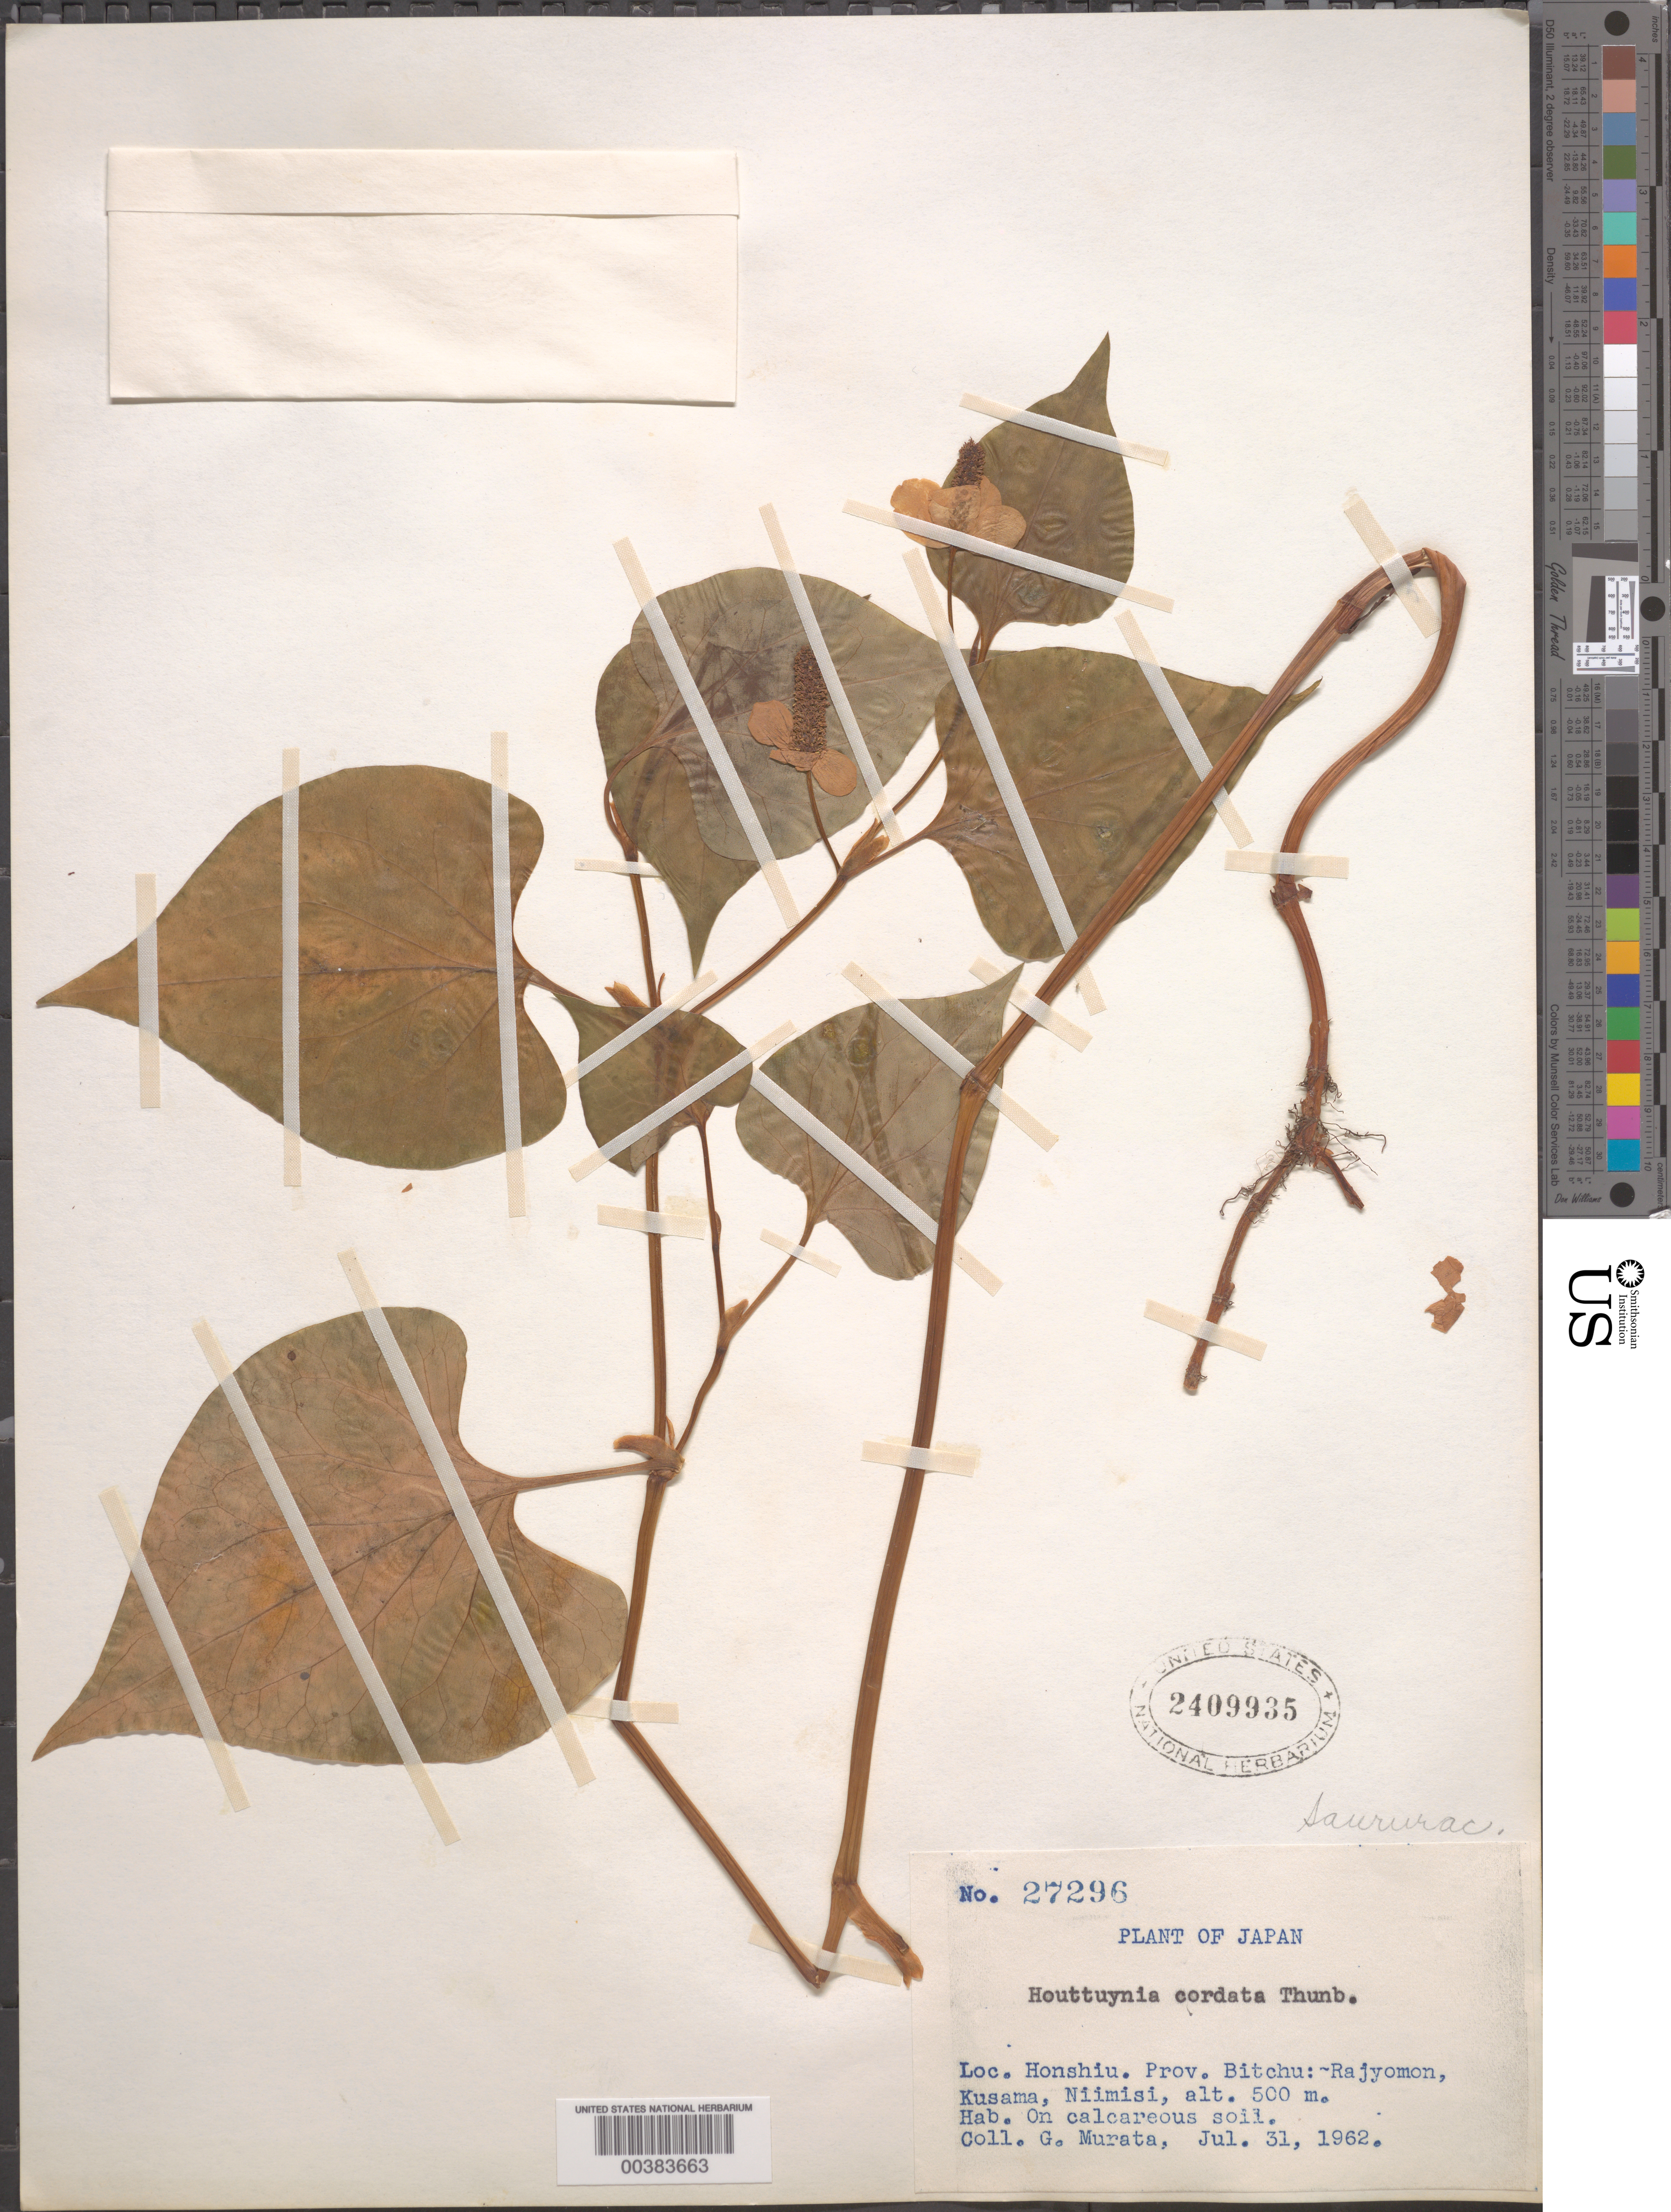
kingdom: Plantae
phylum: Tracheophyta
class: Magnoliopsida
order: Piperales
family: Saururaceae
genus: Houttuynia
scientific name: Houttuynia cordata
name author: Thunb.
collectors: G. Murata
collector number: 27296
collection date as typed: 31 Jul 1962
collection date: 1962-07-31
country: Japan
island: Honshu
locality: Prov. bitchu: rajyomon, kusama, niimisi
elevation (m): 500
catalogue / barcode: US 2409935